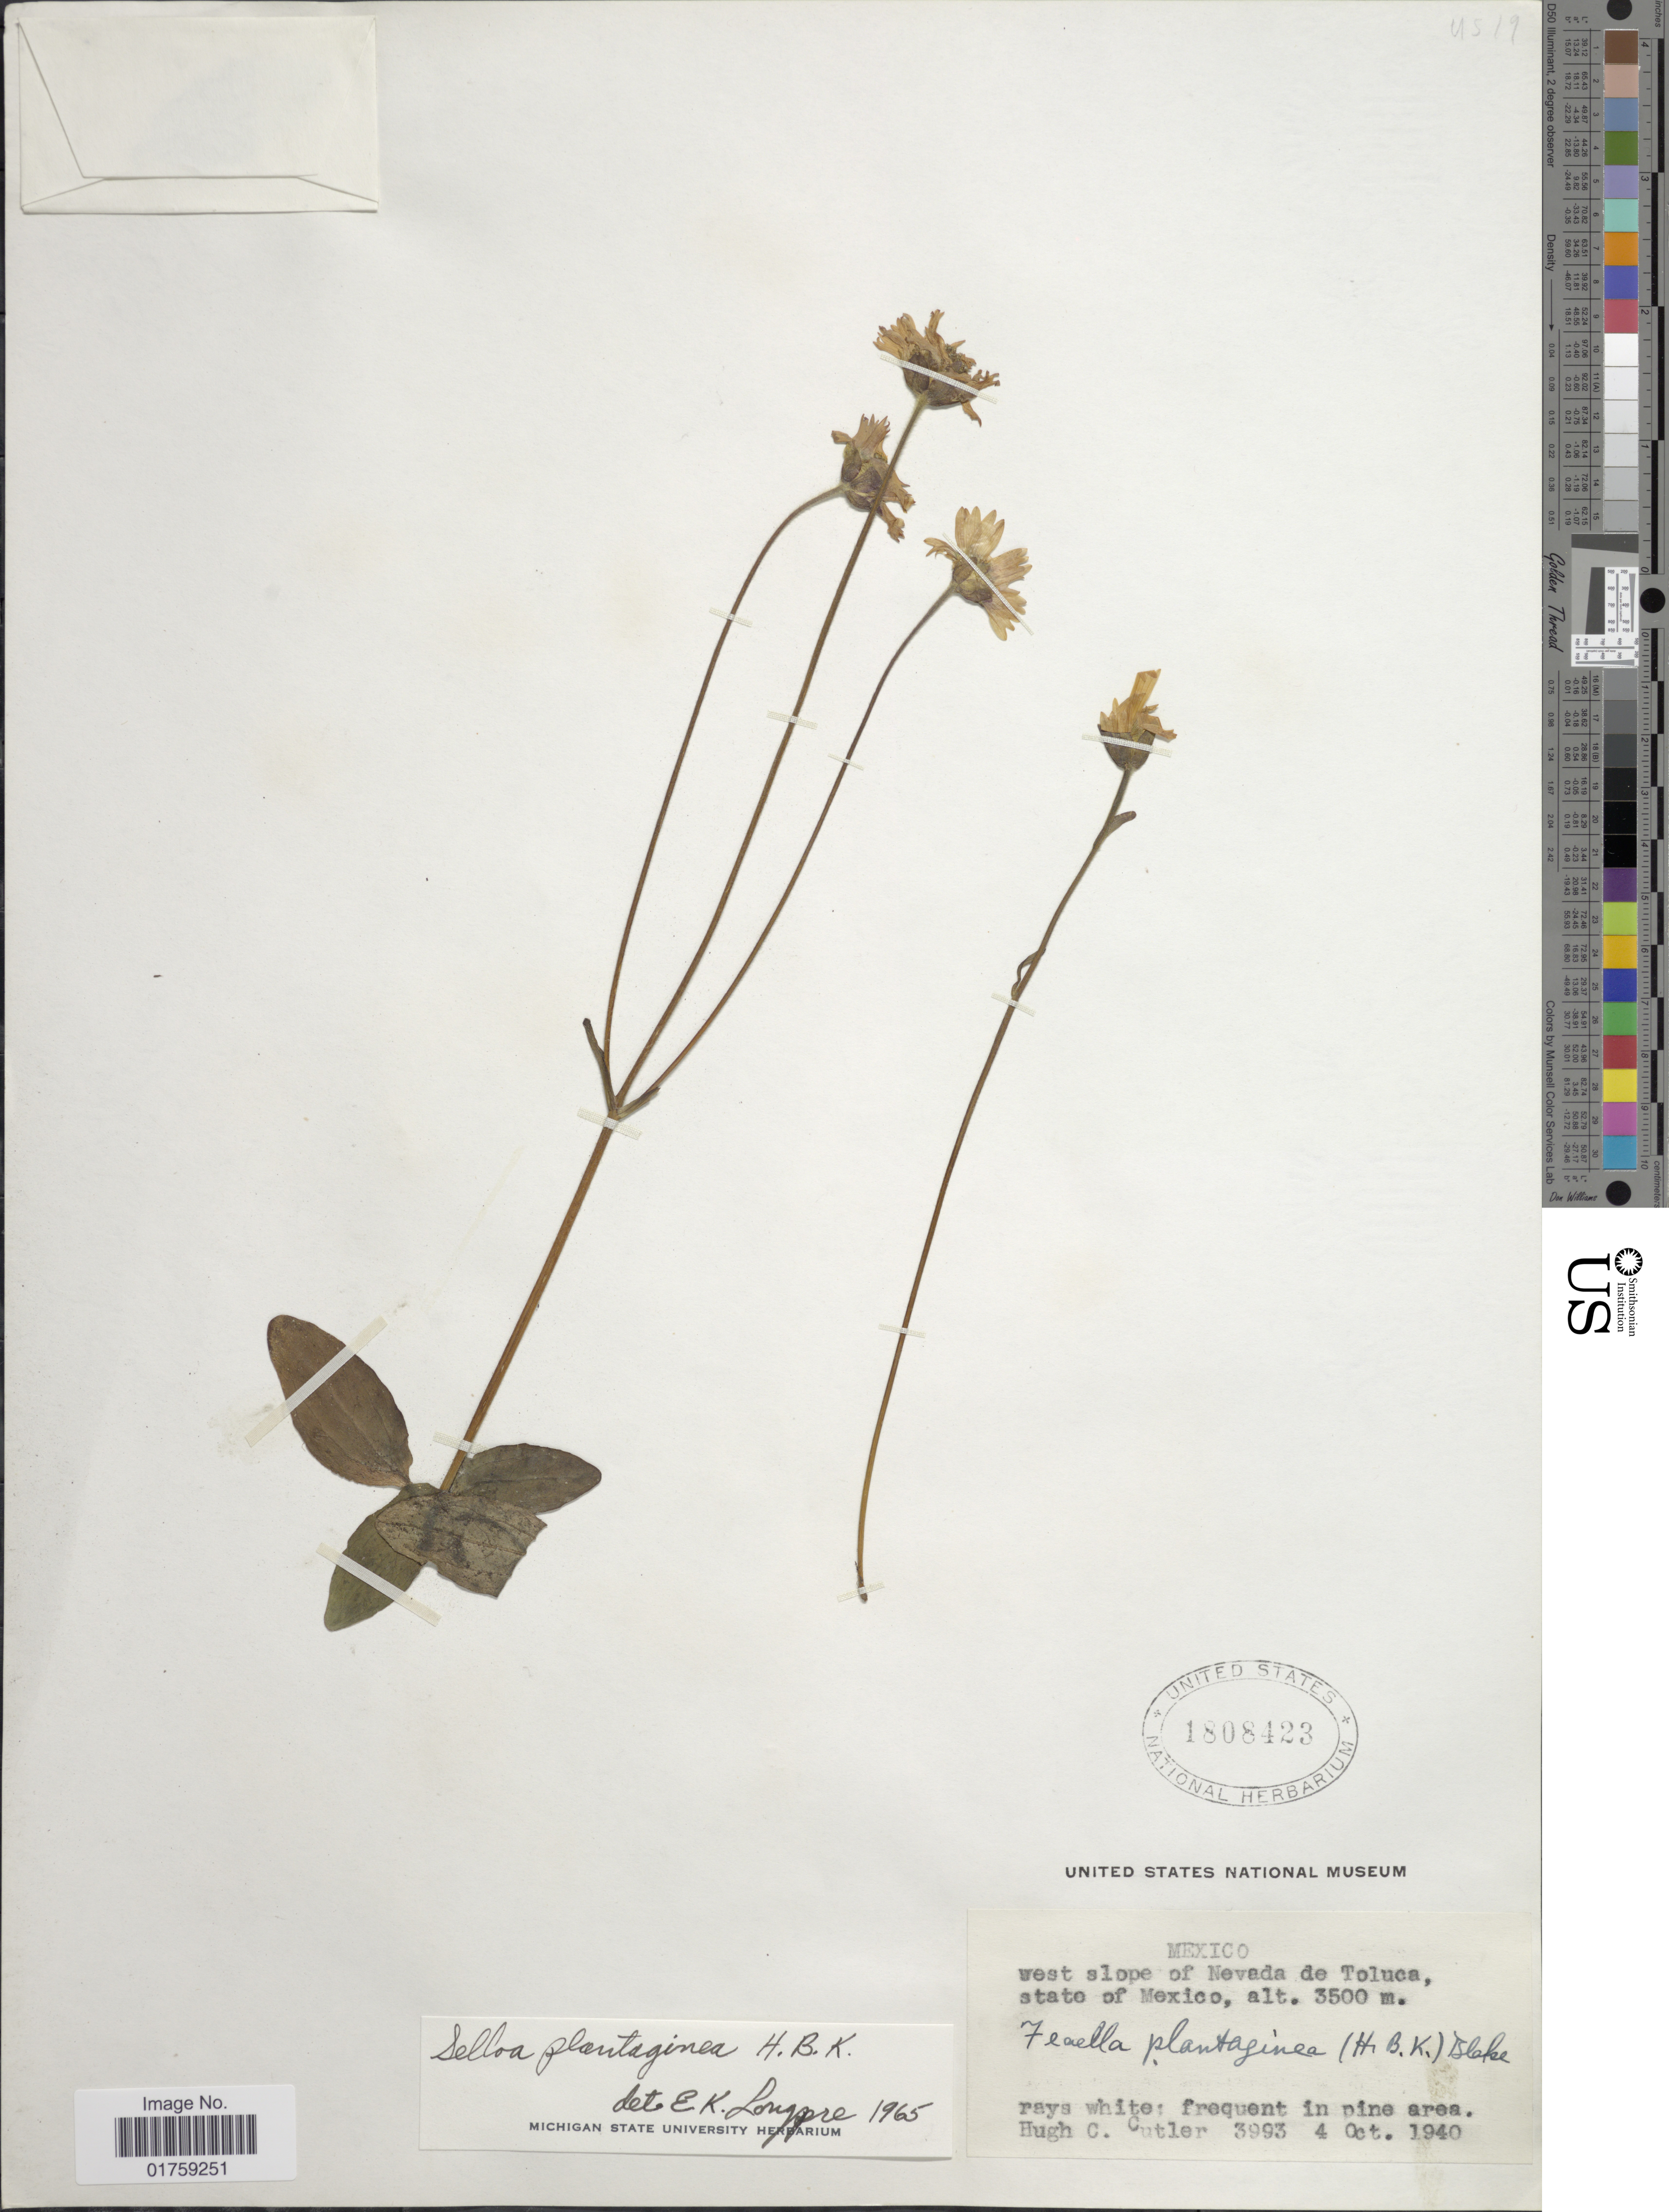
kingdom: Plantae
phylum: Tracheophyta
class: Magnoliopsida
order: Asterales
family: Asteraceae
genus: Selloa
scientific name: Selloa plantaginea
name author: Kunth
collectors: H. C. Cutler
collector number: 3993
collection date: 1940-10-04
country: Mexico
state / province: México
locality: Nevada de Toluca, west slope of Nevada de Toluca, state of Mexico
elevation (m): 3500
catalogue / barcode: US 1808423